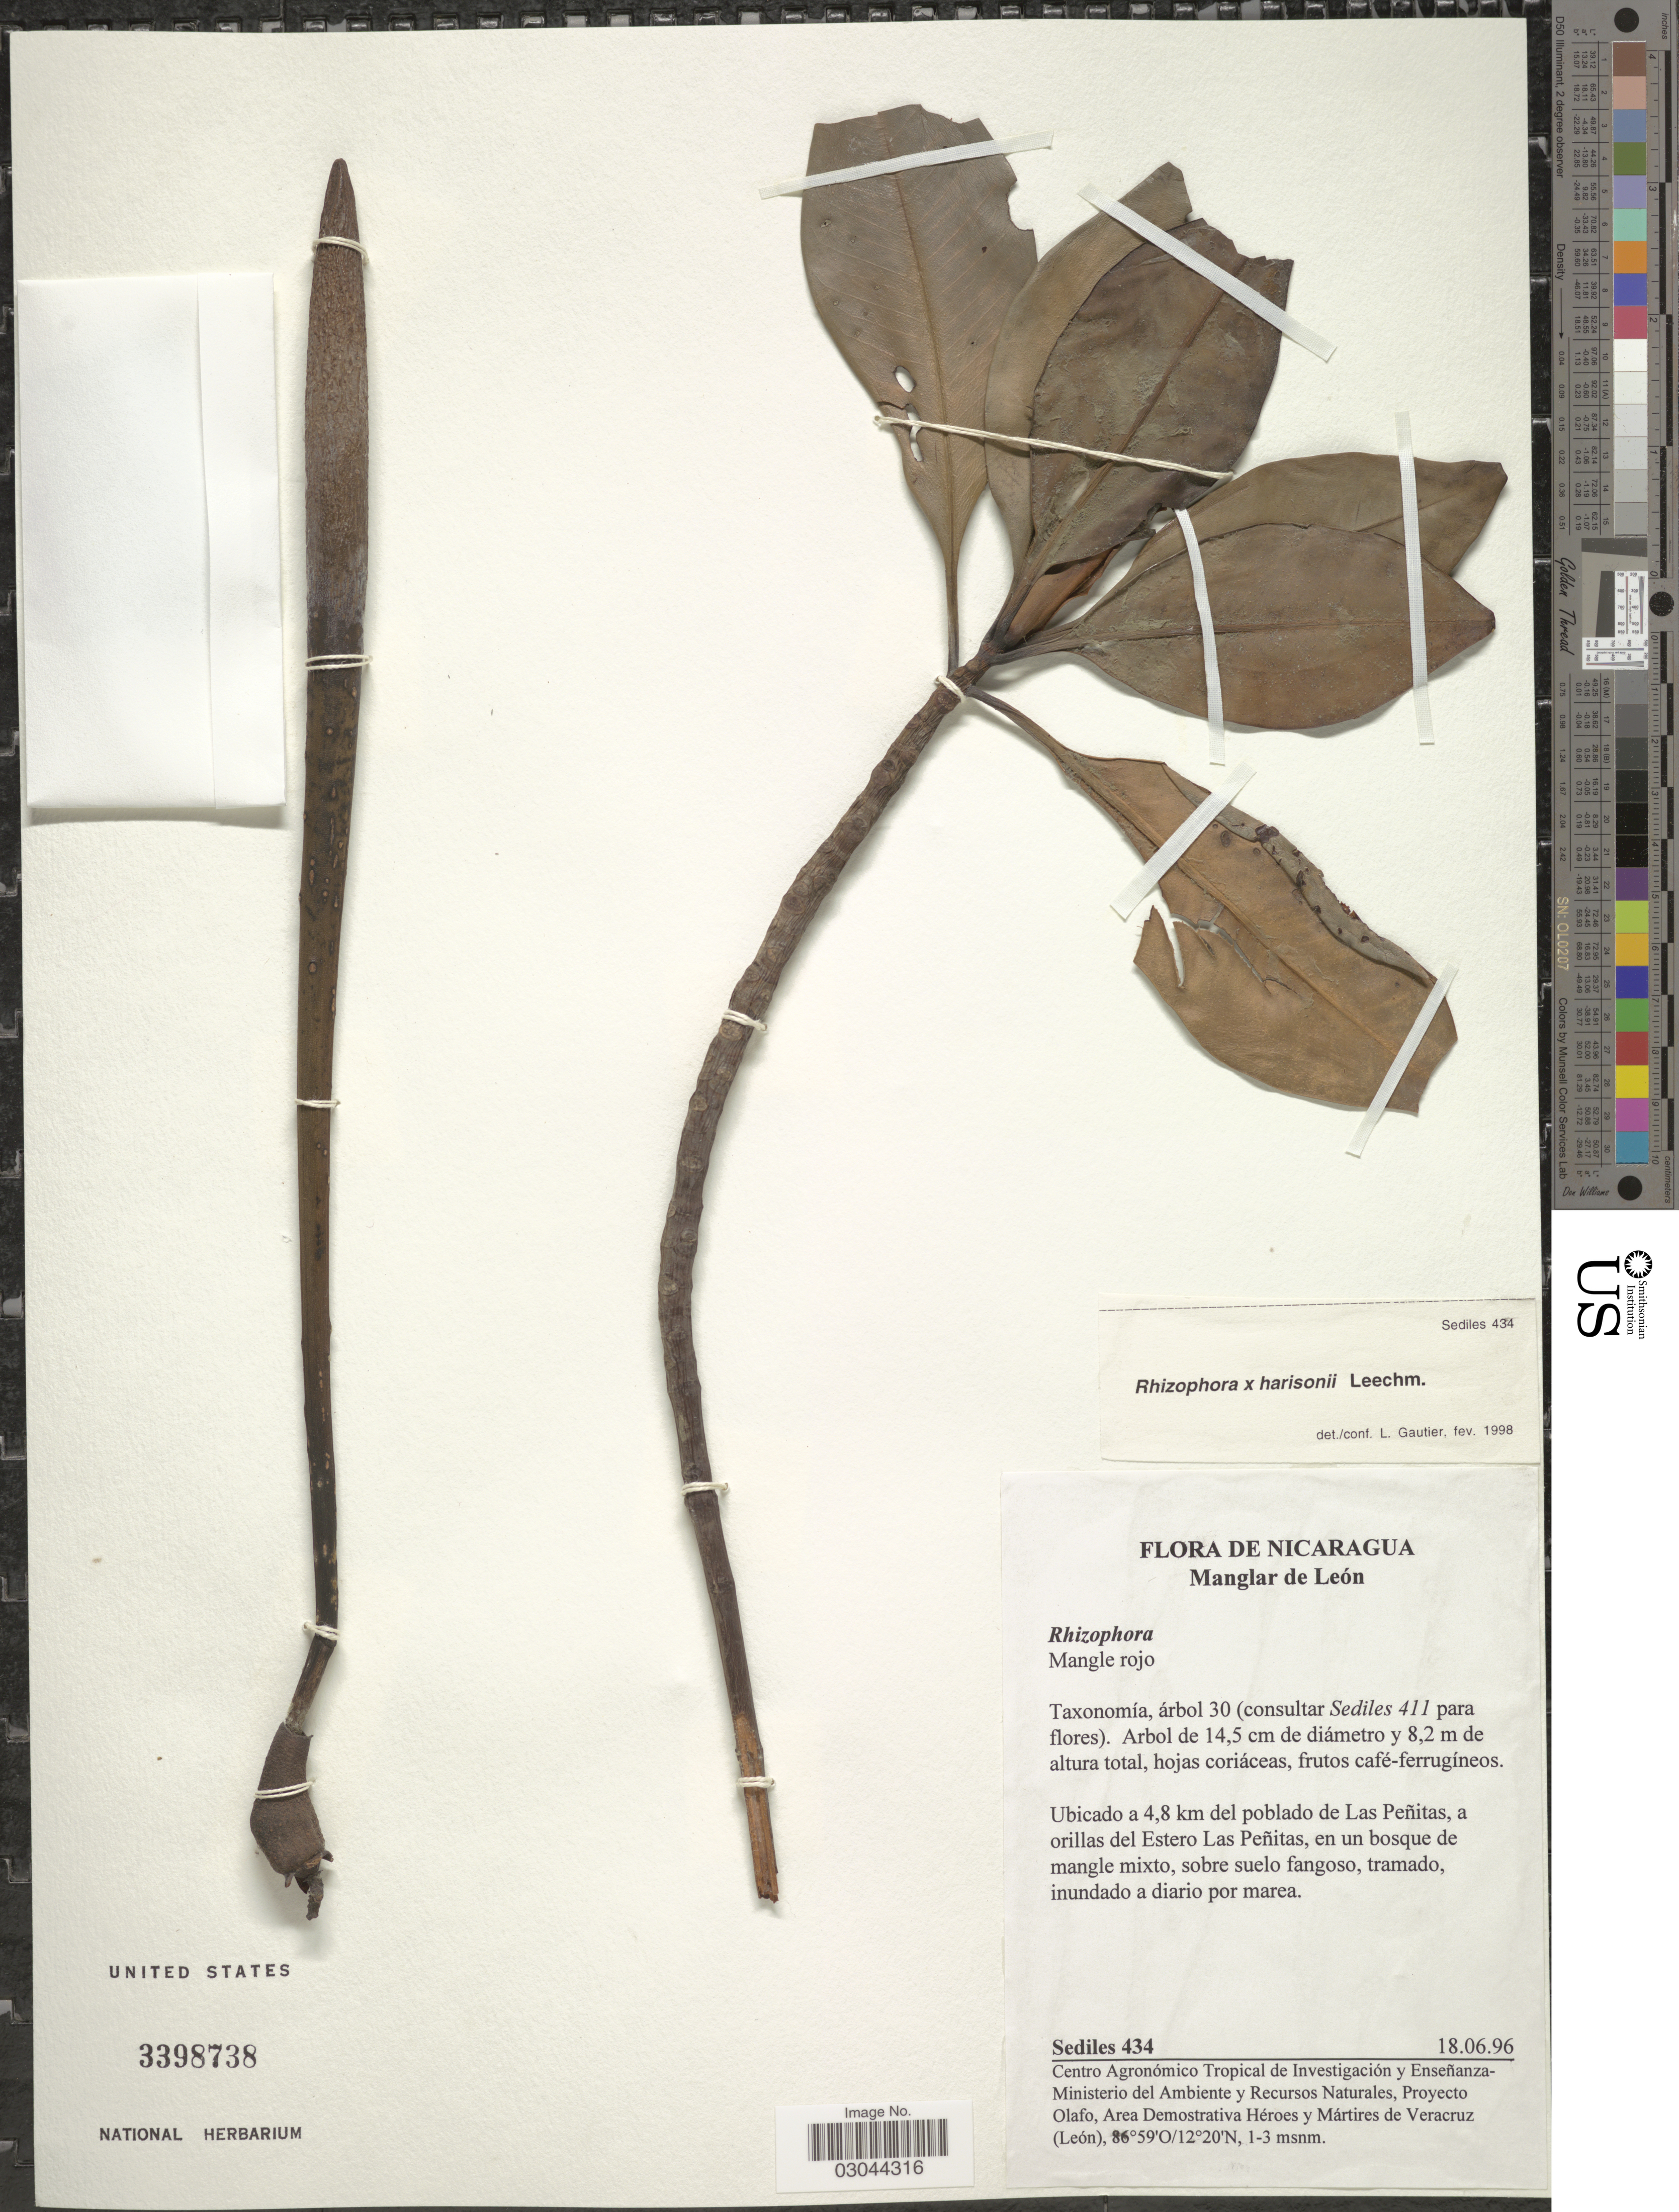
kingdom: Plantae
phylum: Tracheophyta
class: Magnoliopsida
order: Malpighiales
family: Rhizophoraceae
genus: Rhizophora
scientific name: Rhizophora x harrisonii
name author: Leechm.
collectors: Sediles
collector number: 434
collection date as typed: Transcribed d/m/y: 18/6/96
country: Nicaragua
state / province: Leon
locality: Manglar de León. Ubicado a 4,8 km del poblado de Las Peñitas, a orillas del Estero Las Peñitas.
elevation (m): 1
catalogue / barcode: US 3398738